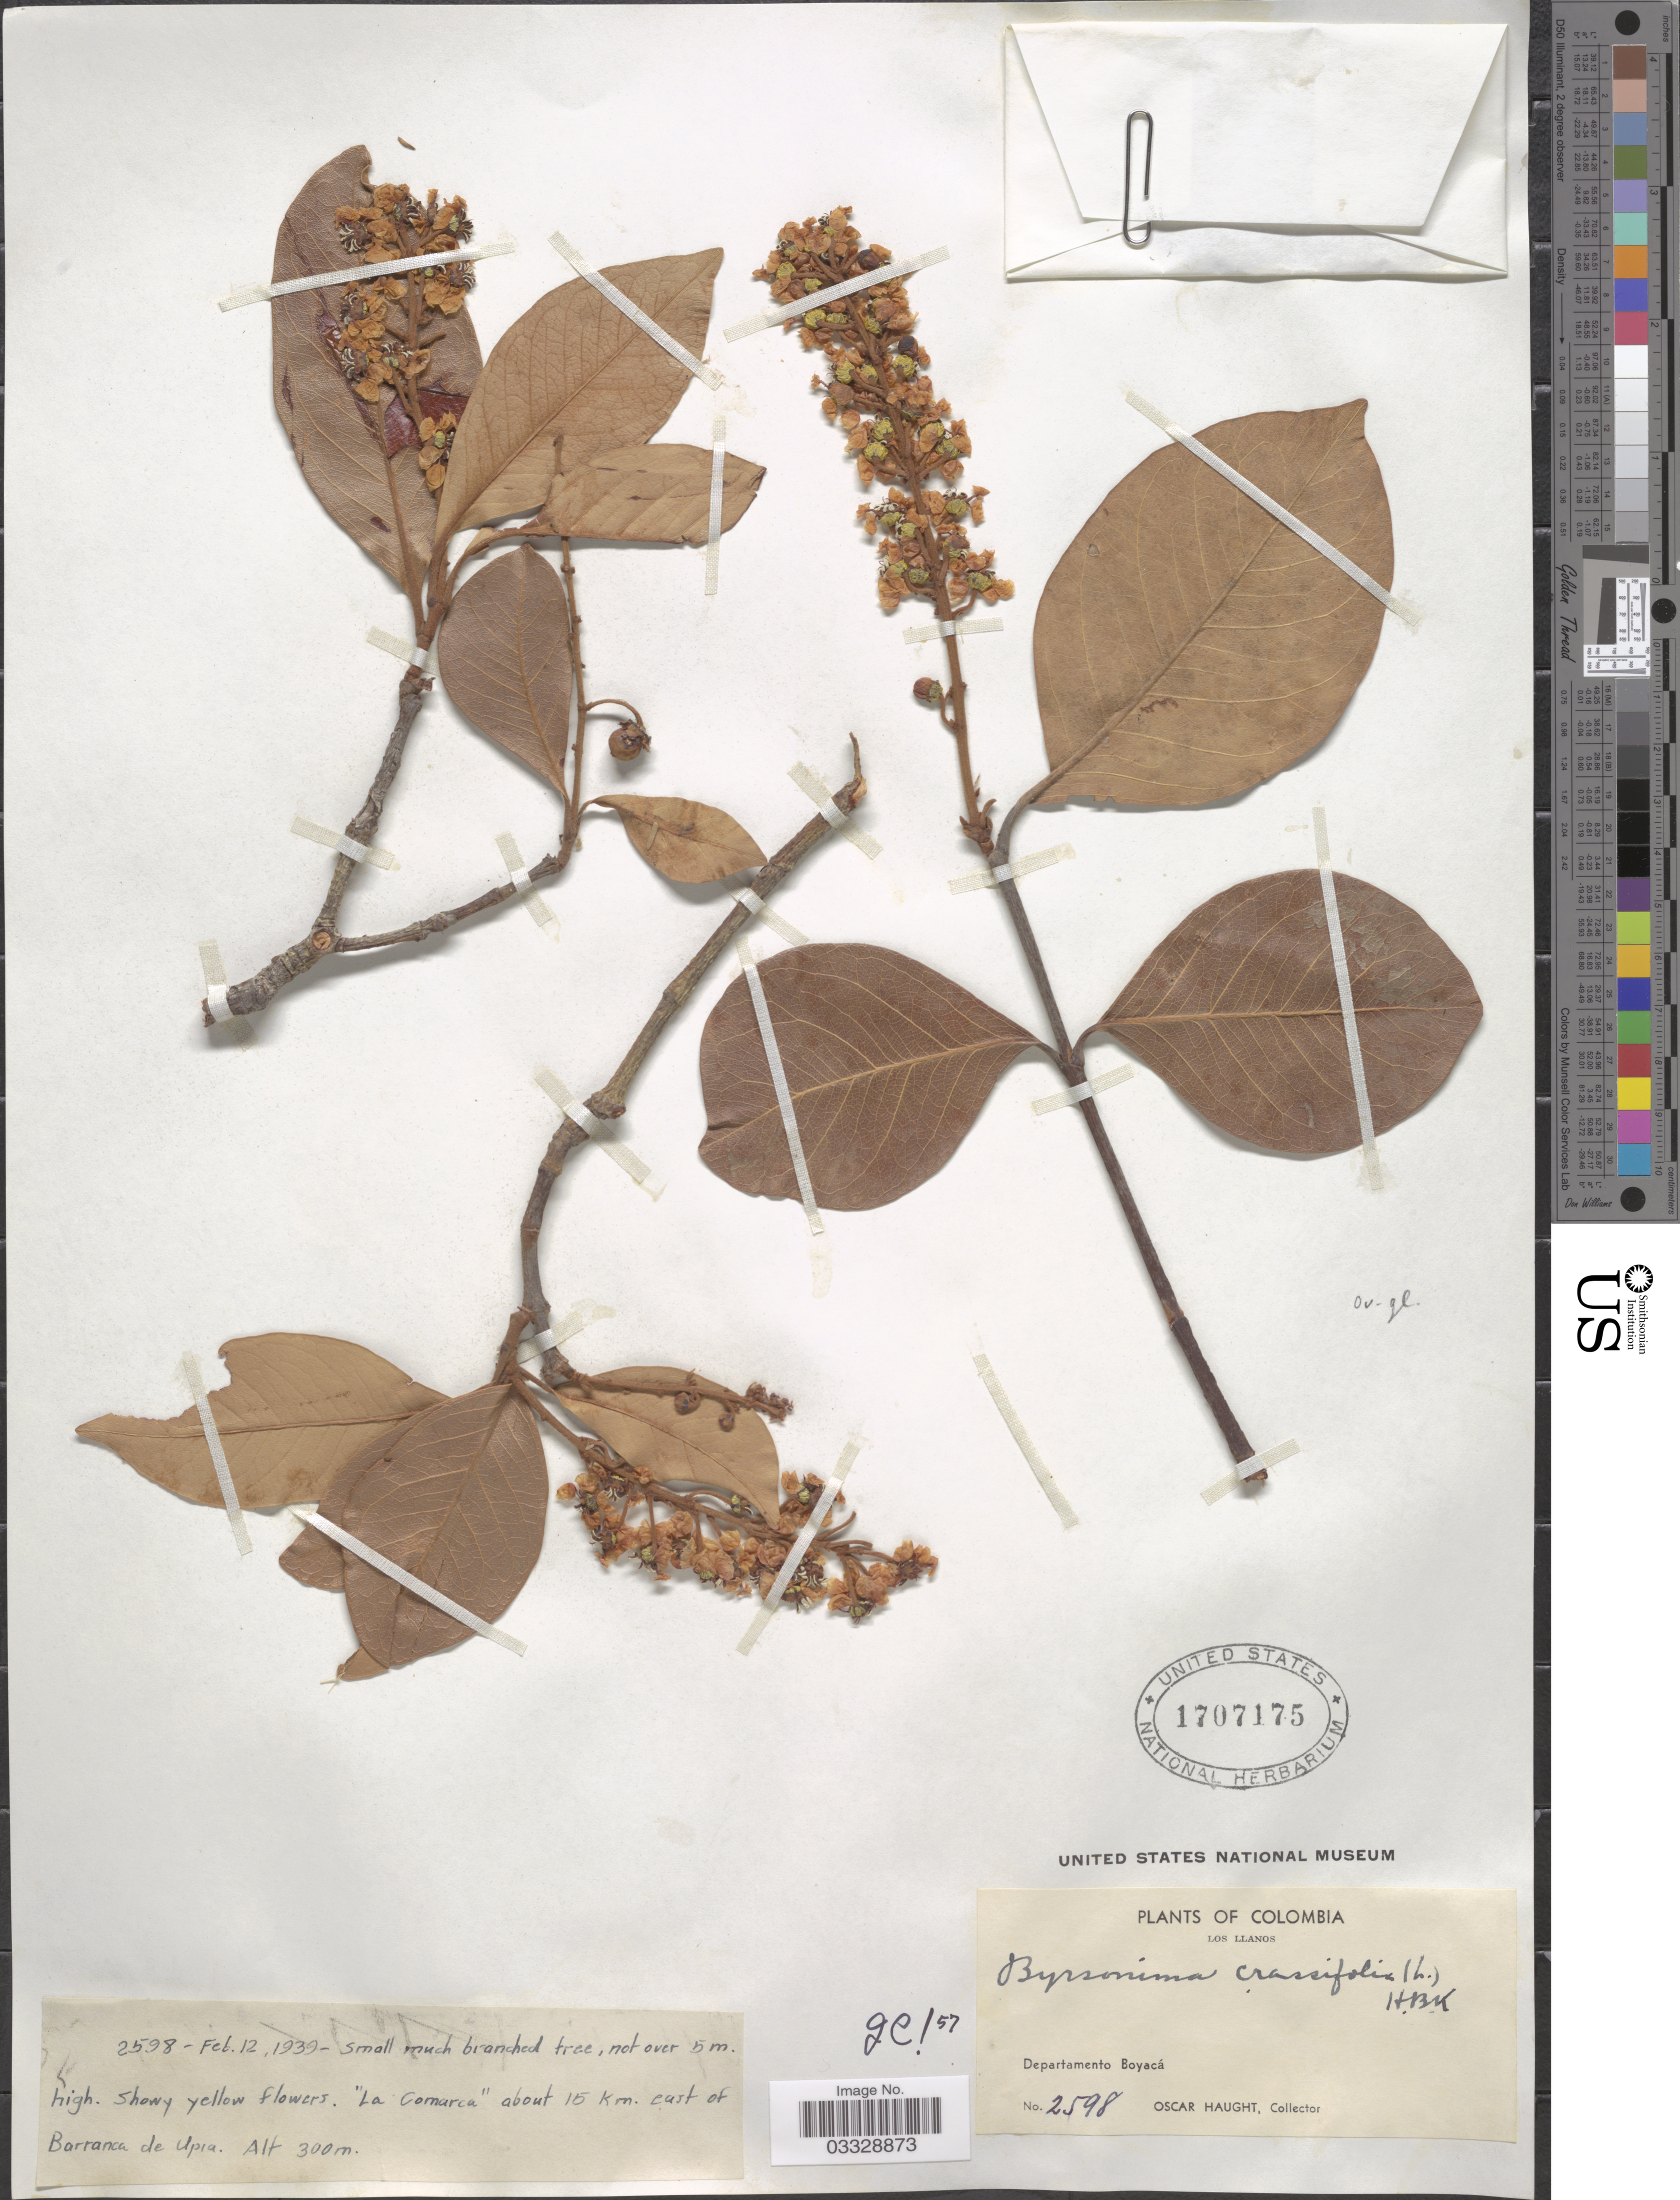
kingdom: Plantae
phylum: Tracheophyta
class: Magnoliopsida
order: Malpighiales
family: Malpighiaceae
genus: Byrsonima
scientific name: Byrsonima crassifolia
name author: (L.) Kunth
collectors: O. L. Haught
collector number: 2598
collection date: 1939-02-12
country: Colombia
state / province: Boyacá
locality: Los Llanos. Departamento Boyacá. "La Comarca" about 15 km. east of Barranca de Upia.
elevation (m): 300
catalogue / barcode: US 1707175